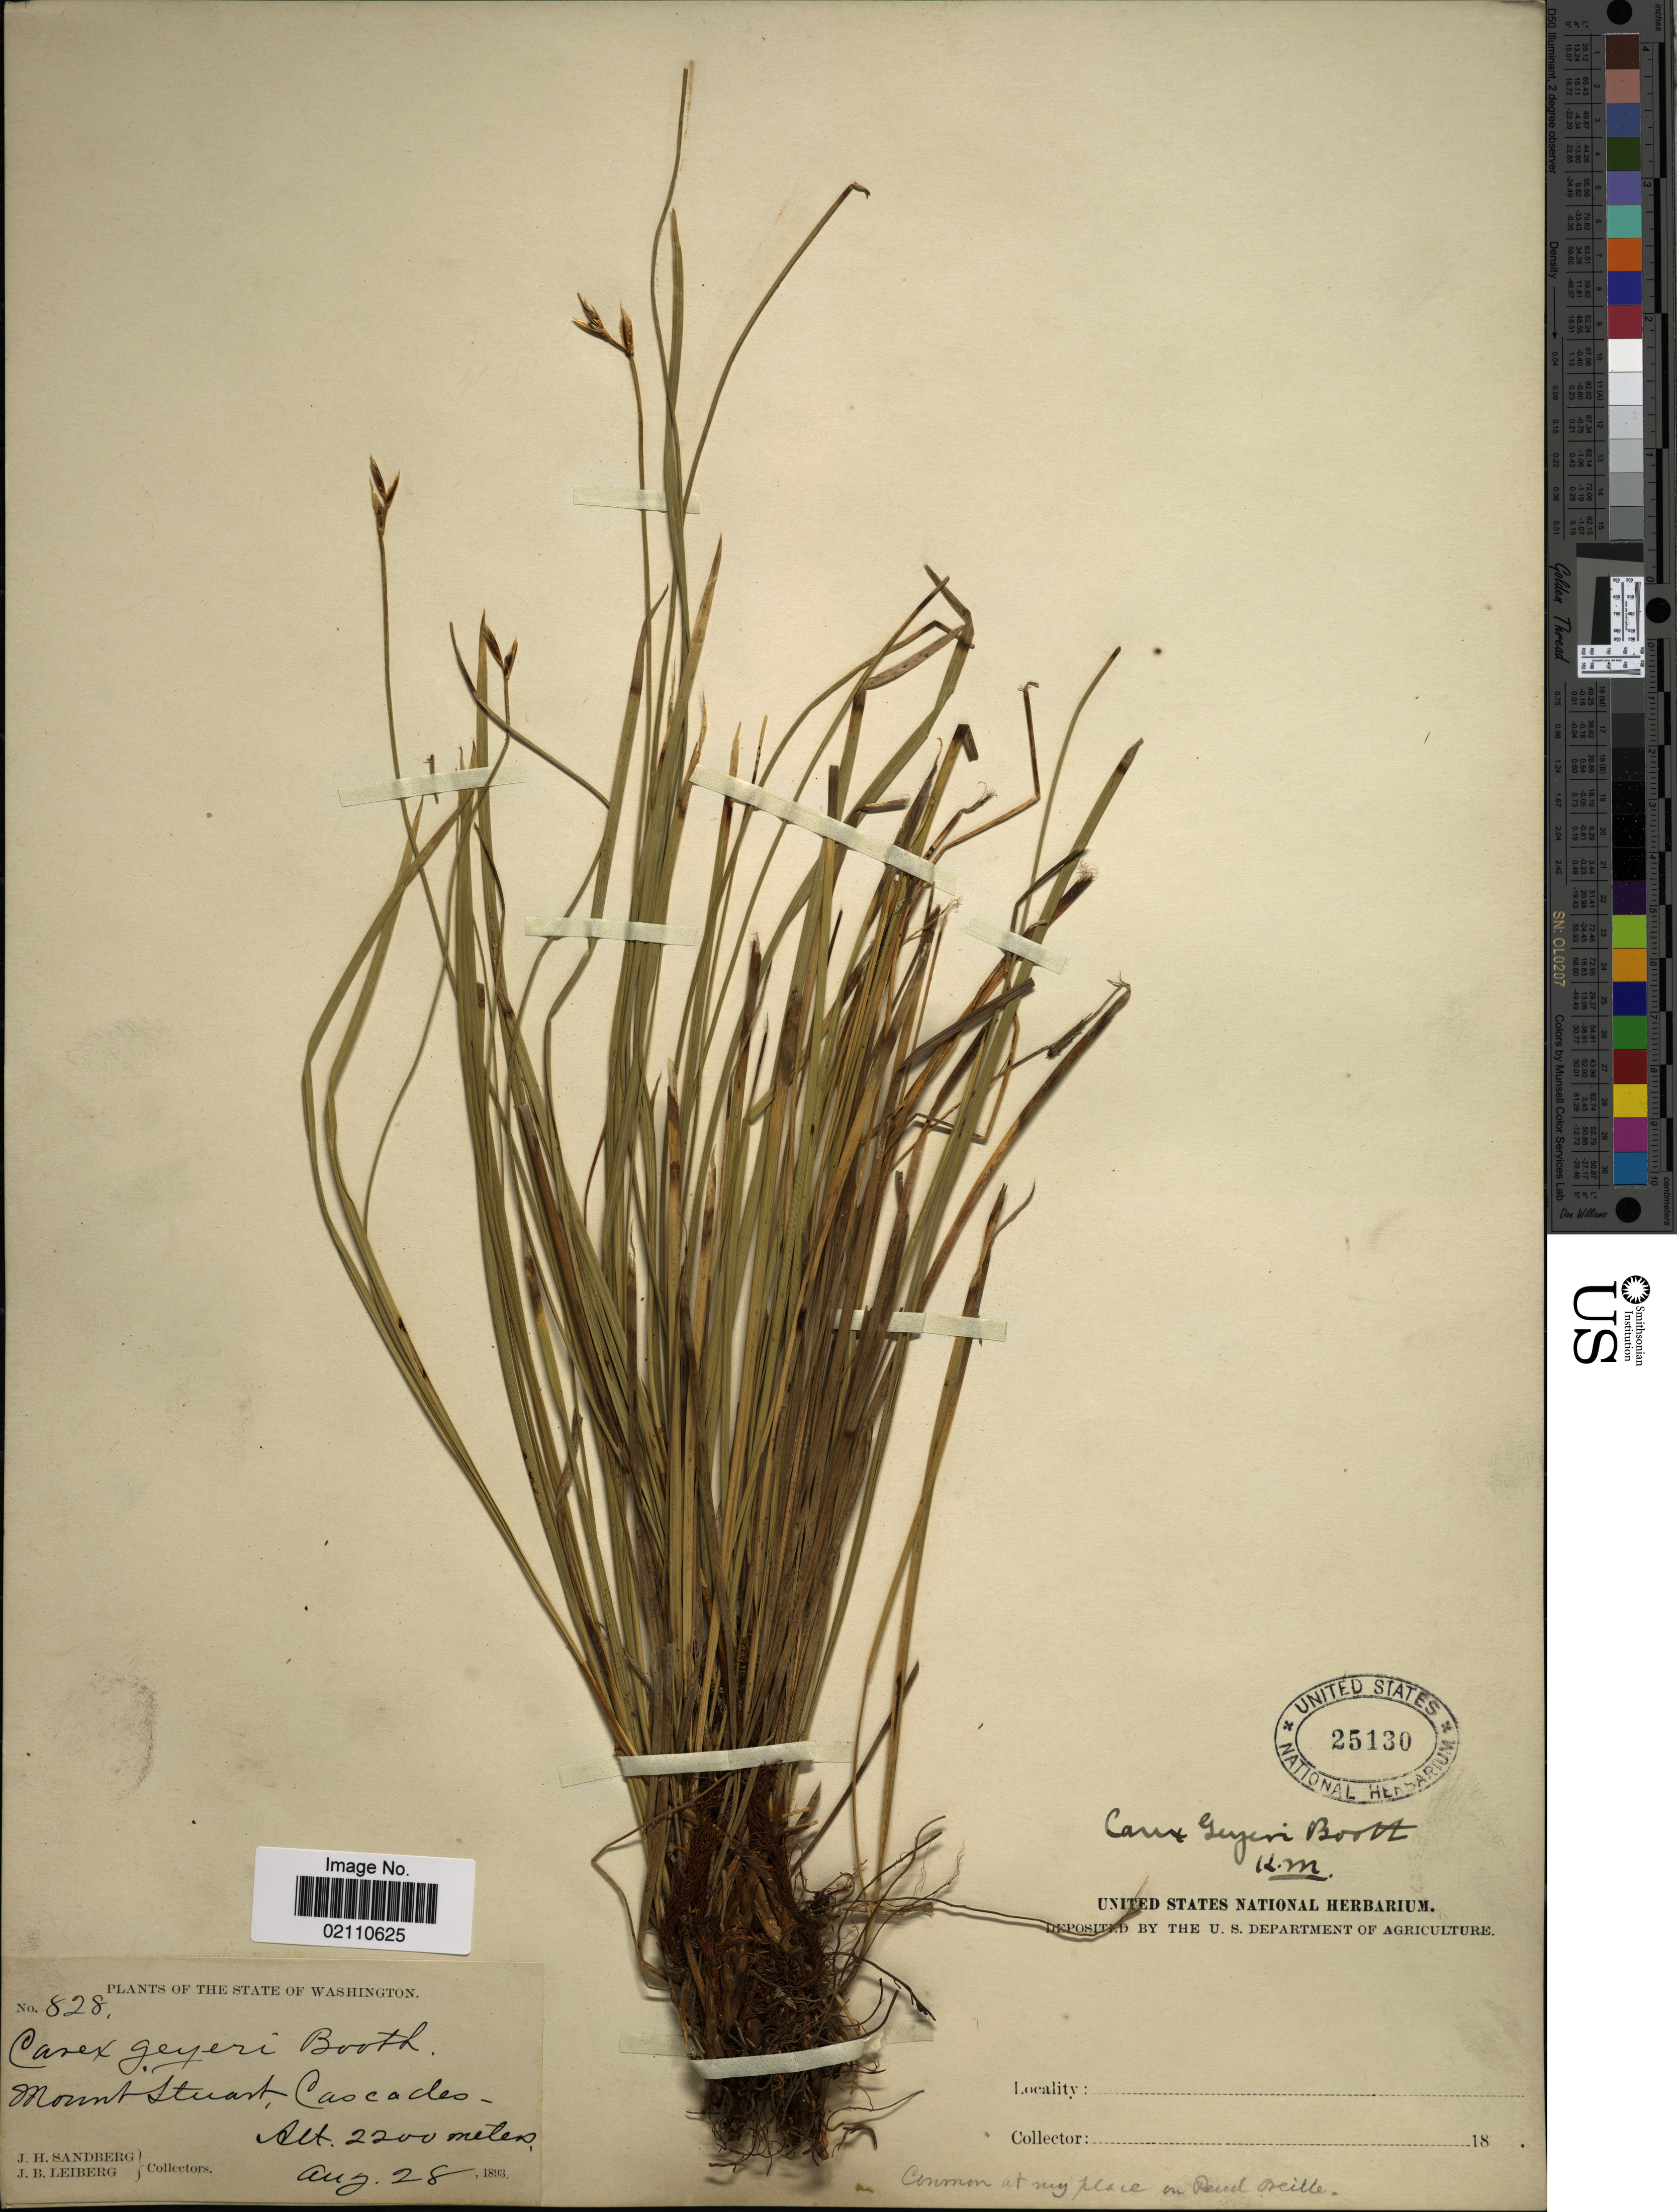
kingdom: Plantae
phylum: Tracheophyta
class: Liliopsida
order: Poales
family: Cyperaceae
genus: Carex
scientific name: Carex geyeri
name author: Boott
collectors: J. H. Sandberg & J. B. Leiberg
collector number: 828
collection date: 1893-08-28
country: United States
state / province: Washington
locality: Mount Stuart, Cascades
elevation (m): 2200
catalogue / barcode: US 25130